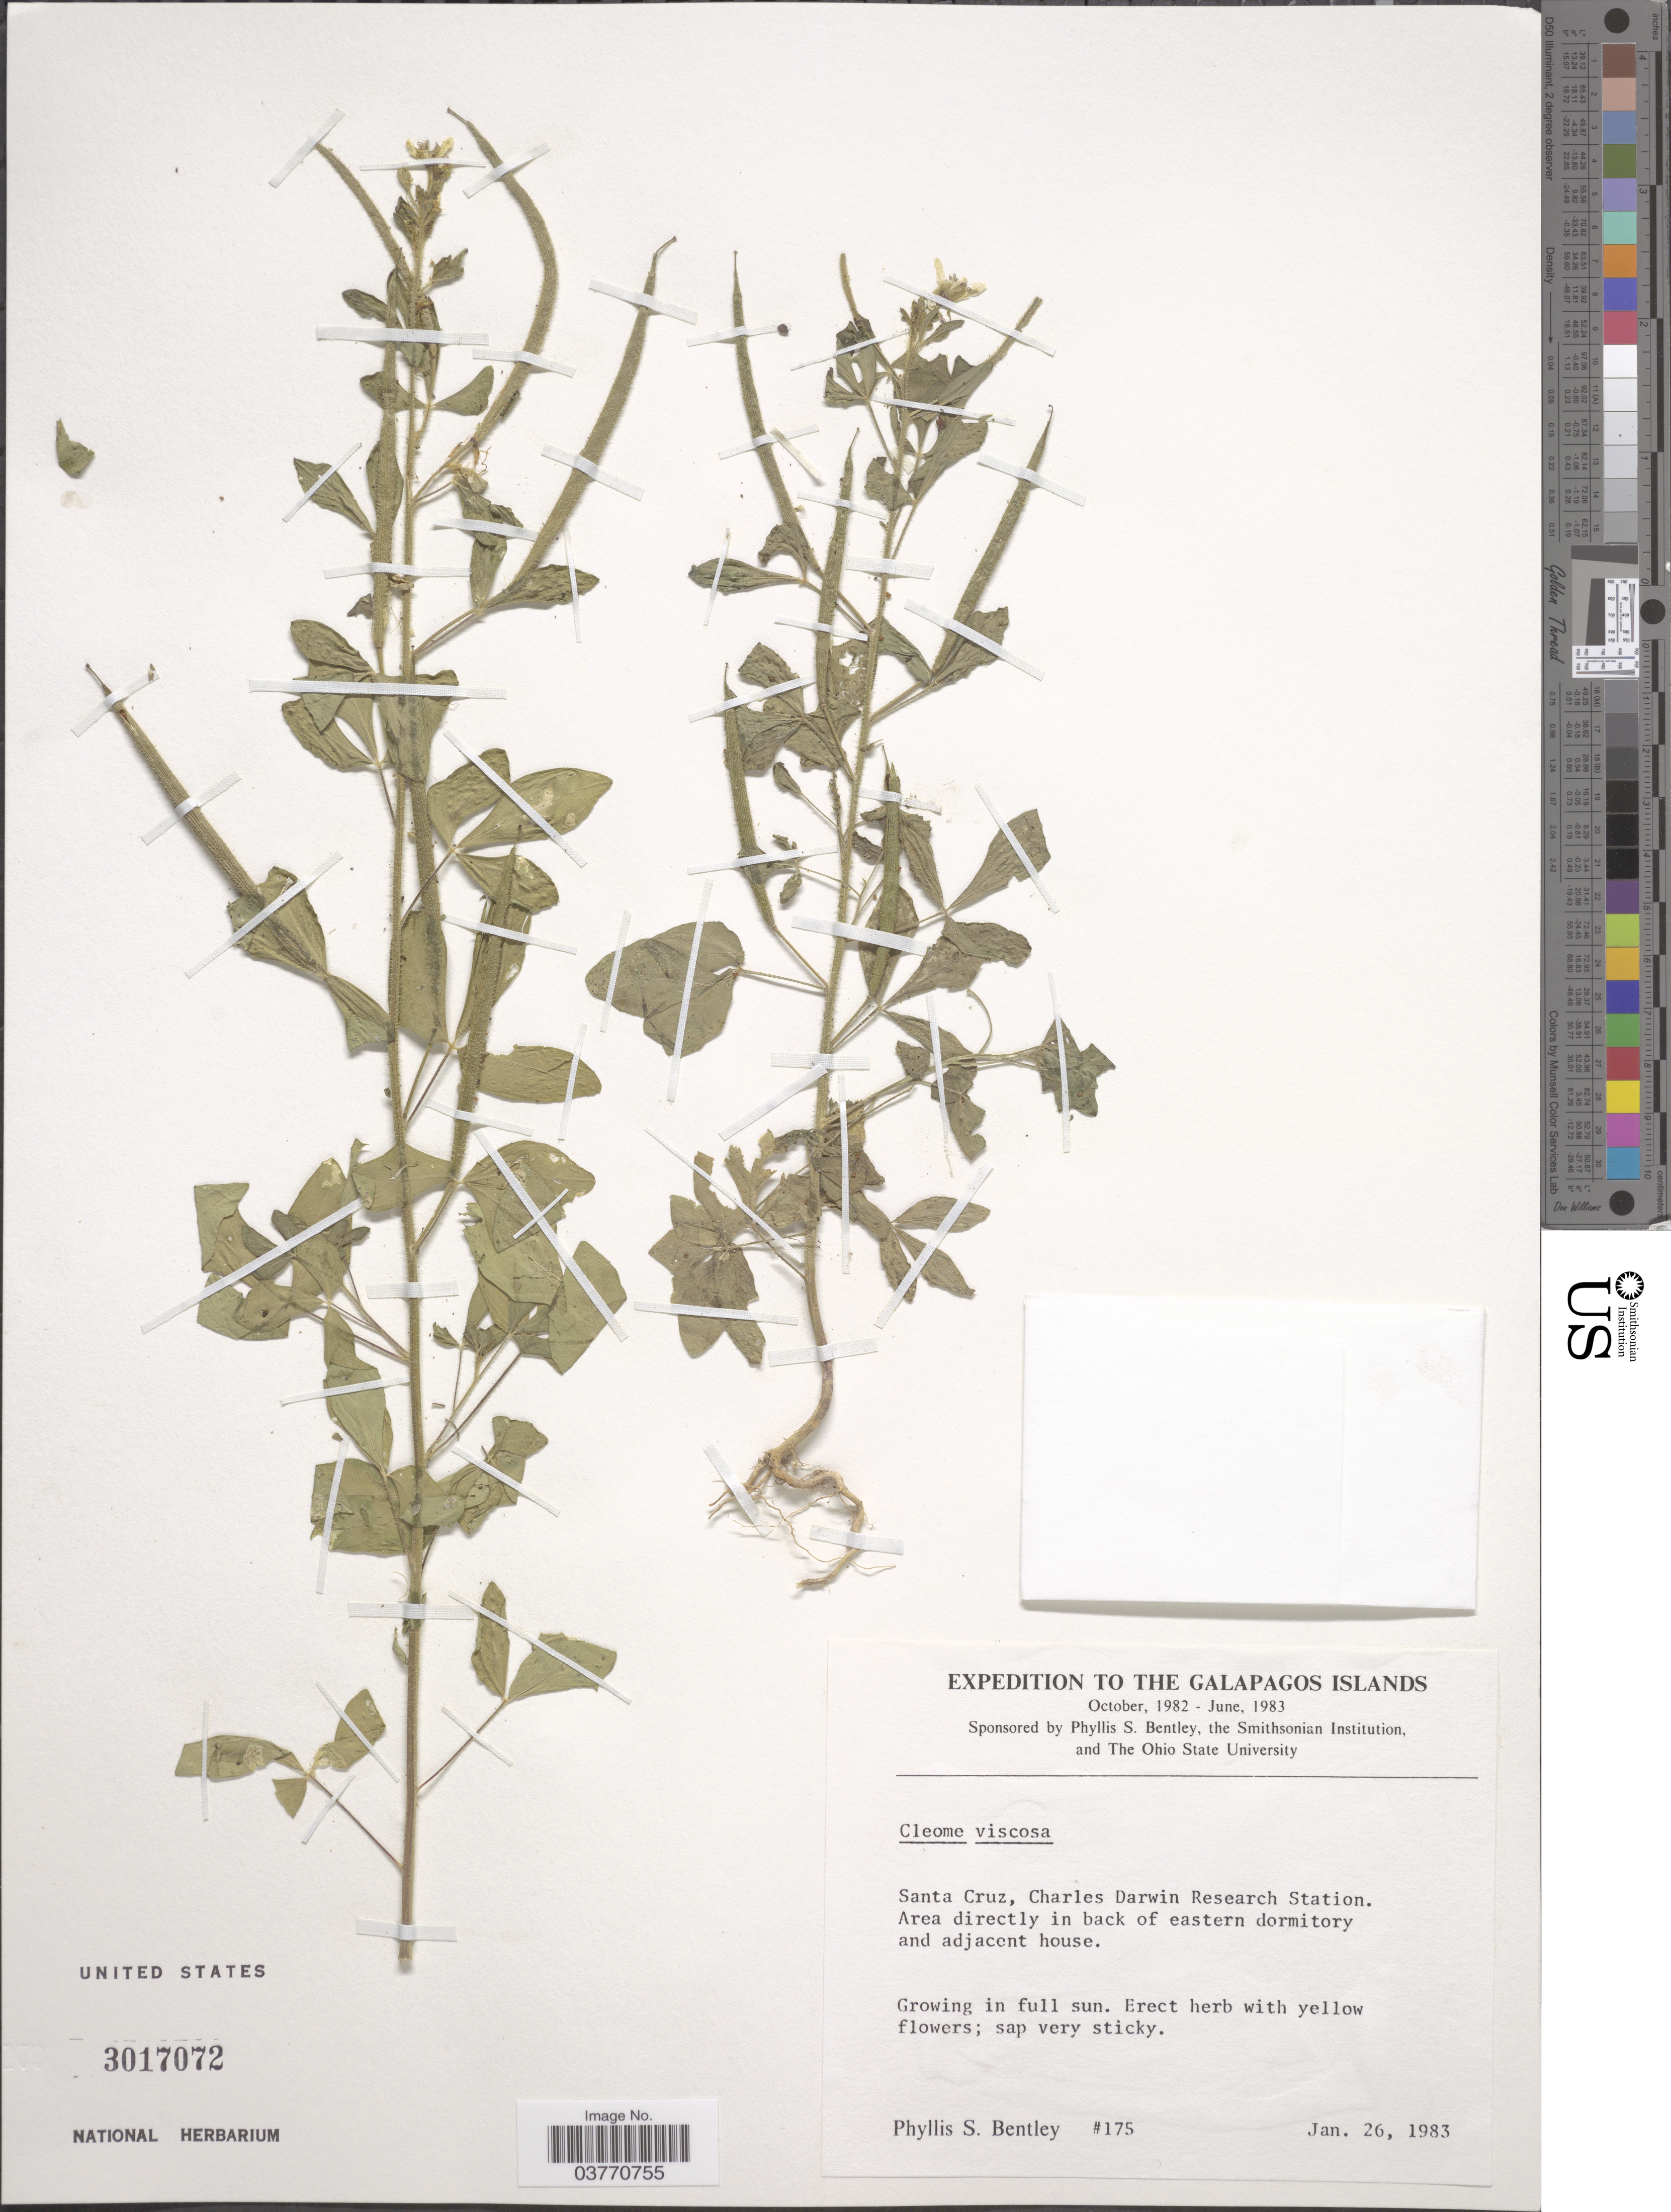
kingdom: Plantae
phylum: Tracheophyta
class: Magnoliopsida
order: Brassicales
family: Cleomaceae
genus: Arivela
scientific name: Arivela viscosa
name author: (L.) Raf.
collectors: P. S. Bentley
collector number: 175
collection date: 1983-01-26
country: Ecuador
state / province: Colón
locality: The Galapagos Islands. Santa Cruz, Charles Darwin Research Station. Area directly in back of eastern dormitory and adjacent house.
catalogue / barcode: US 3017072